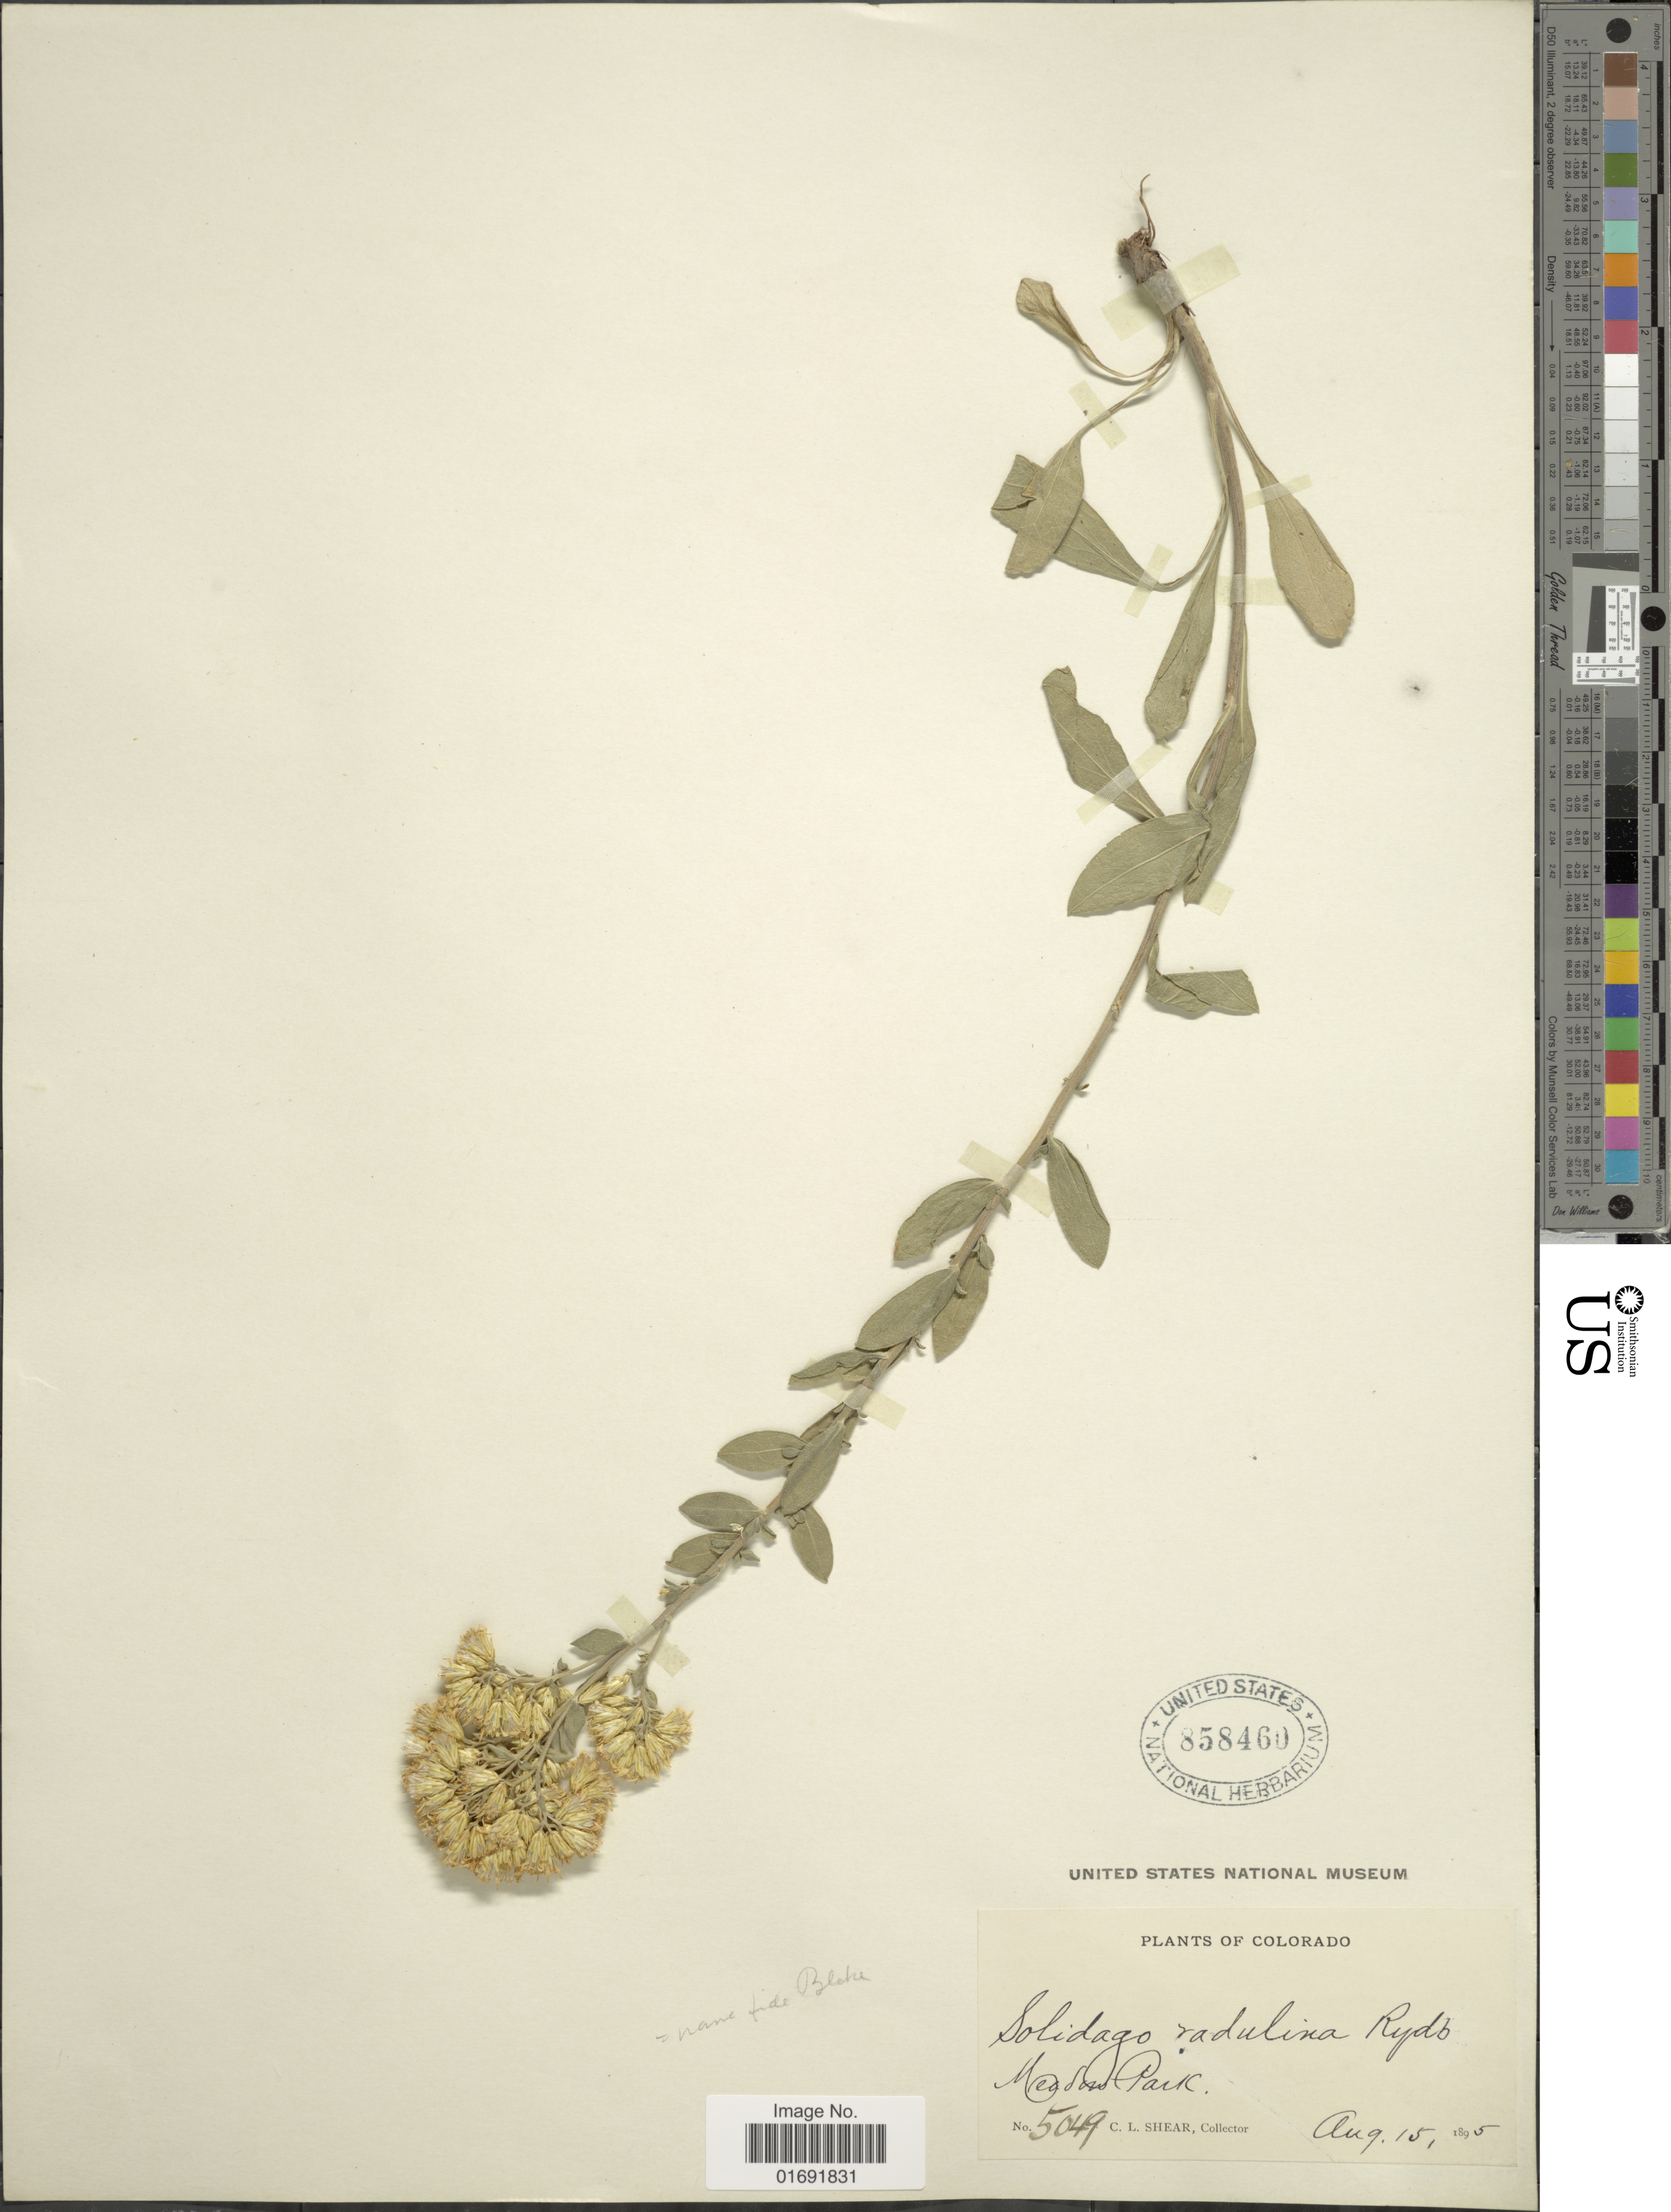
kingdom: Plantae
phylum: Tracheophyta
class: Magnoliopsida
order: Asterales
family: Asteraceae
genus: Solidago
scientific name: Solidago sp.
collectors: C. L. Shear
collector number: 5049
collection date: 1895-08-15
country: United States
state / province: Colorado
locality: Meadow Park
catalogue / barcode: US 858460